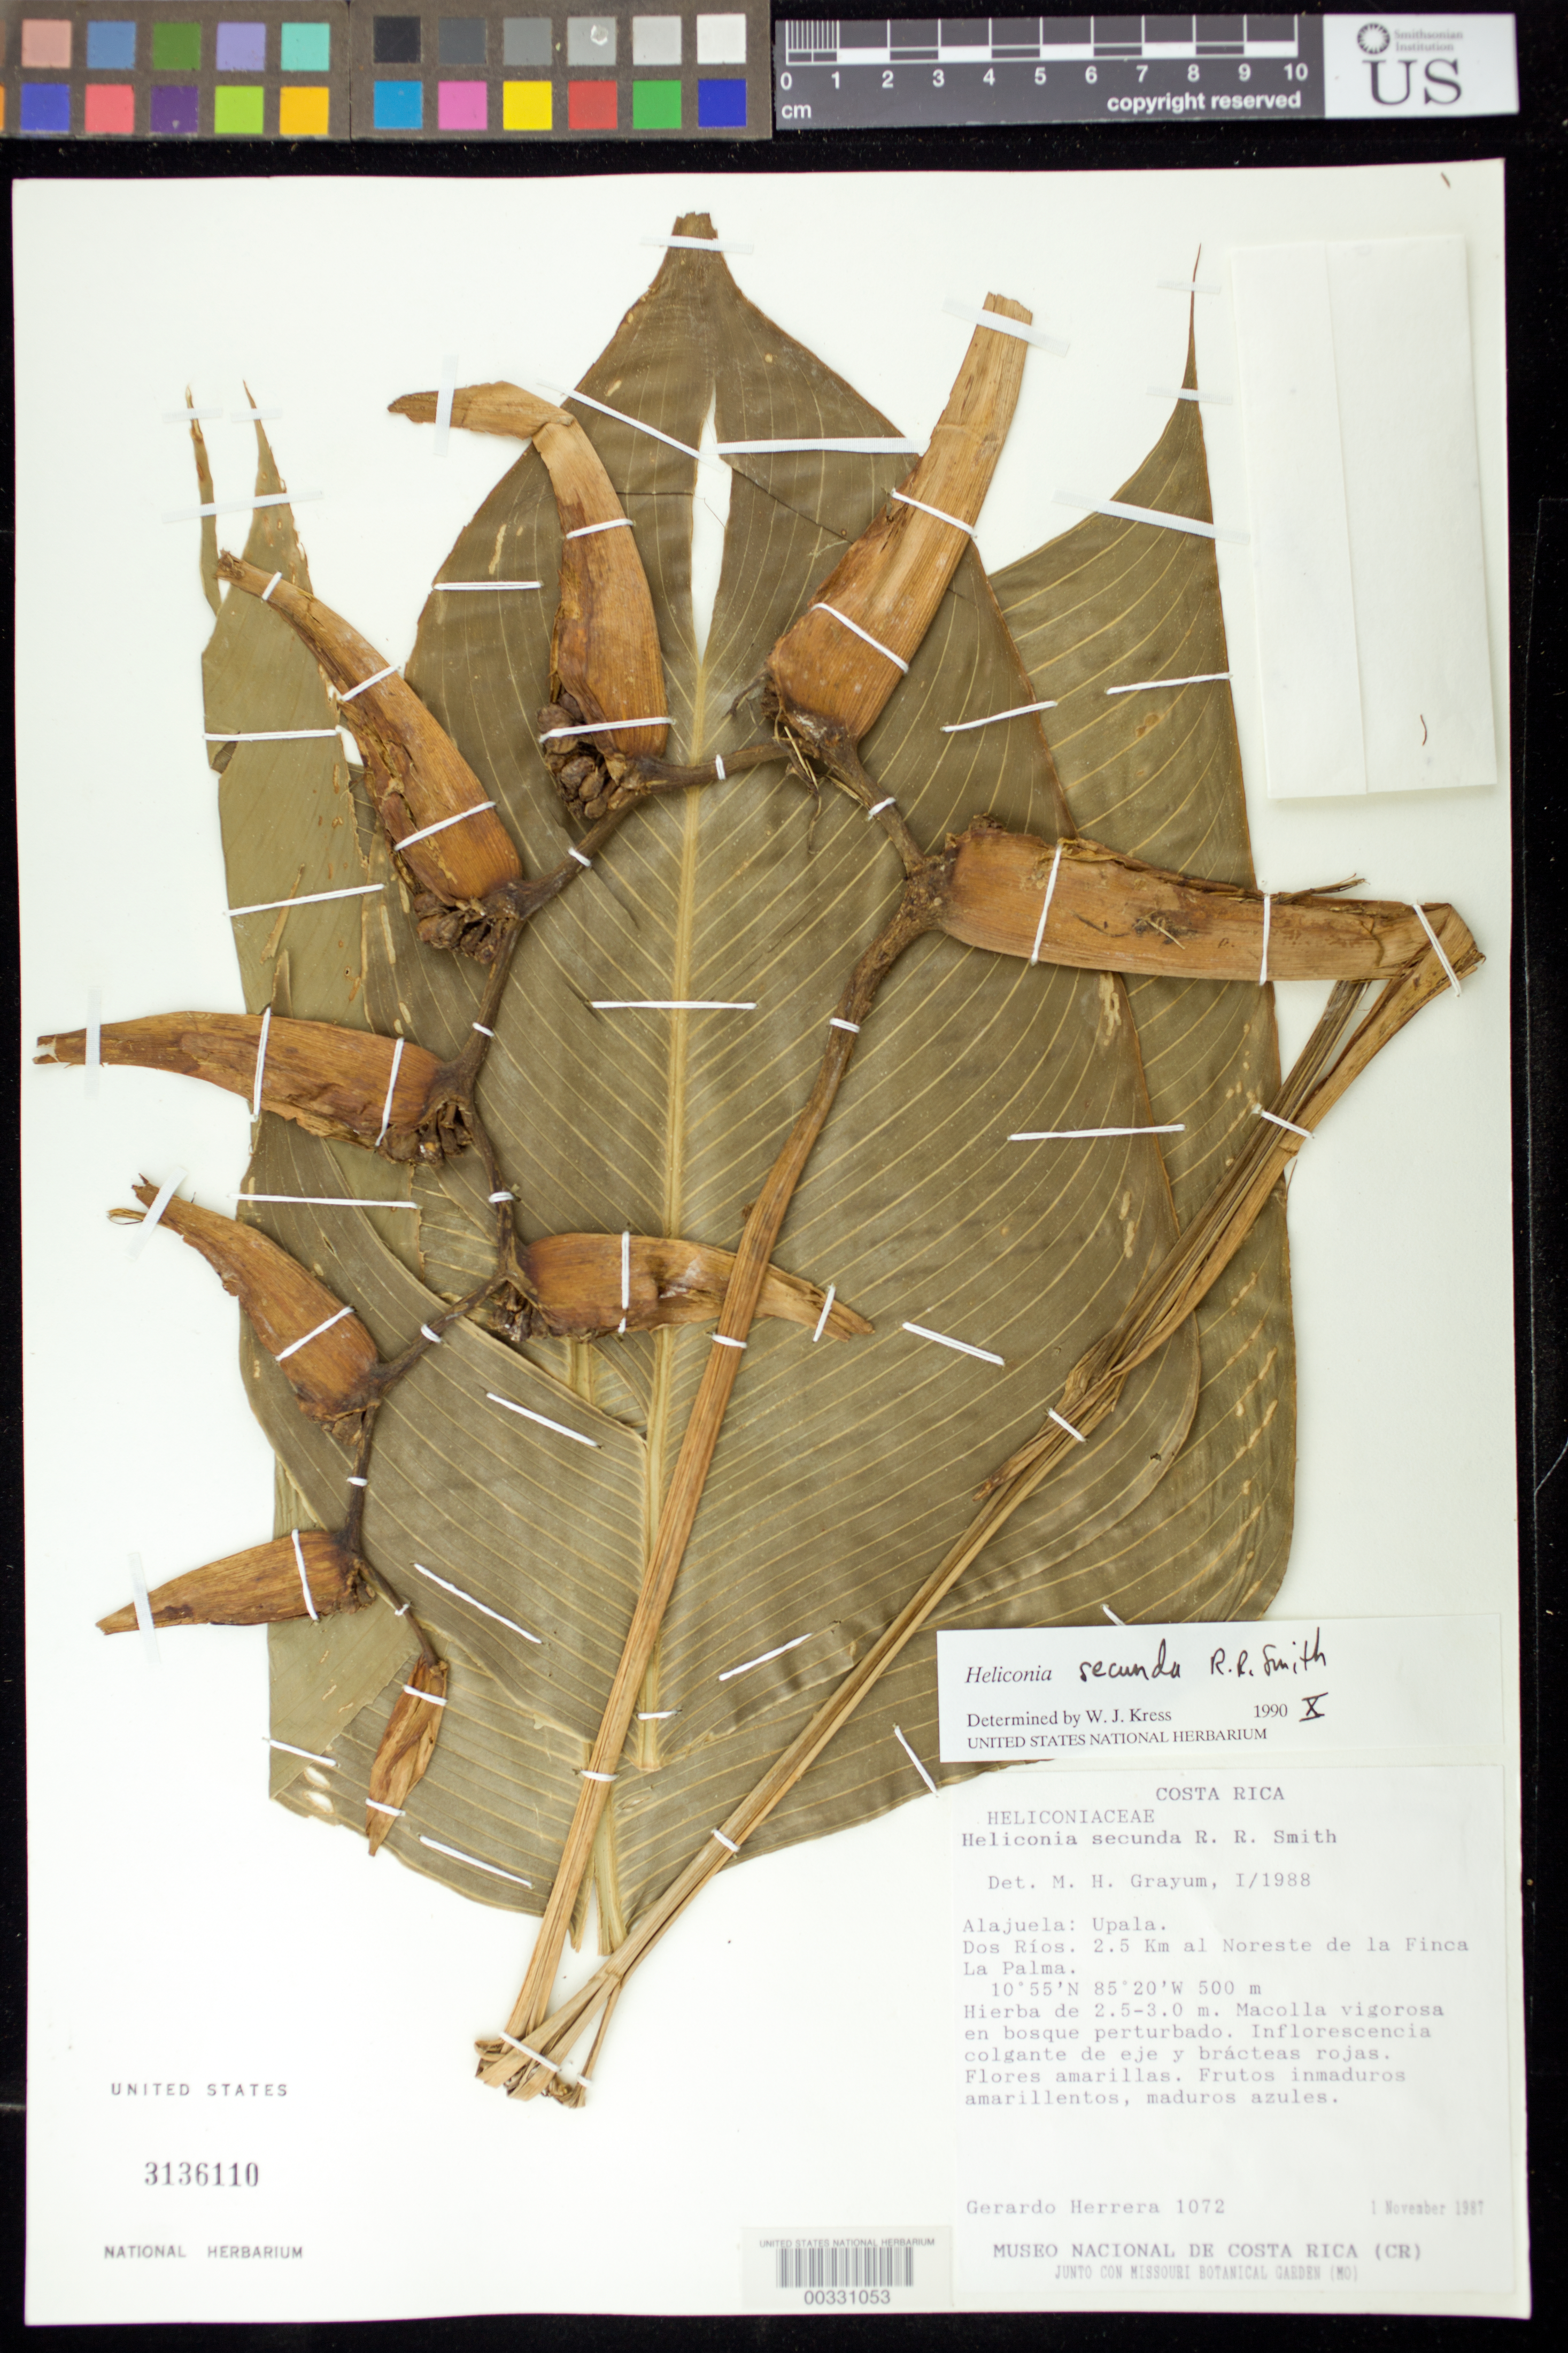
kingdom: Plantae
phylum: Tracheophyta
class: Liliopsida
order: Zingiberales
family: Heliconiaceae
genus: Heliconia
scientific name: Heliconia secunda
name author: R.R. Sm.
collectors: G. Herrera Ch.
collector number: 1072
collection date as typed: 01 Nov 1987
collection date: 1987-11-01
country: Costa Rica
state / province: Alajuela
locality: Upala, Dos Ríos, 2.5 km NE of Finca La Palma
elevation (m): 500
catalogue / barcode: US 3136110